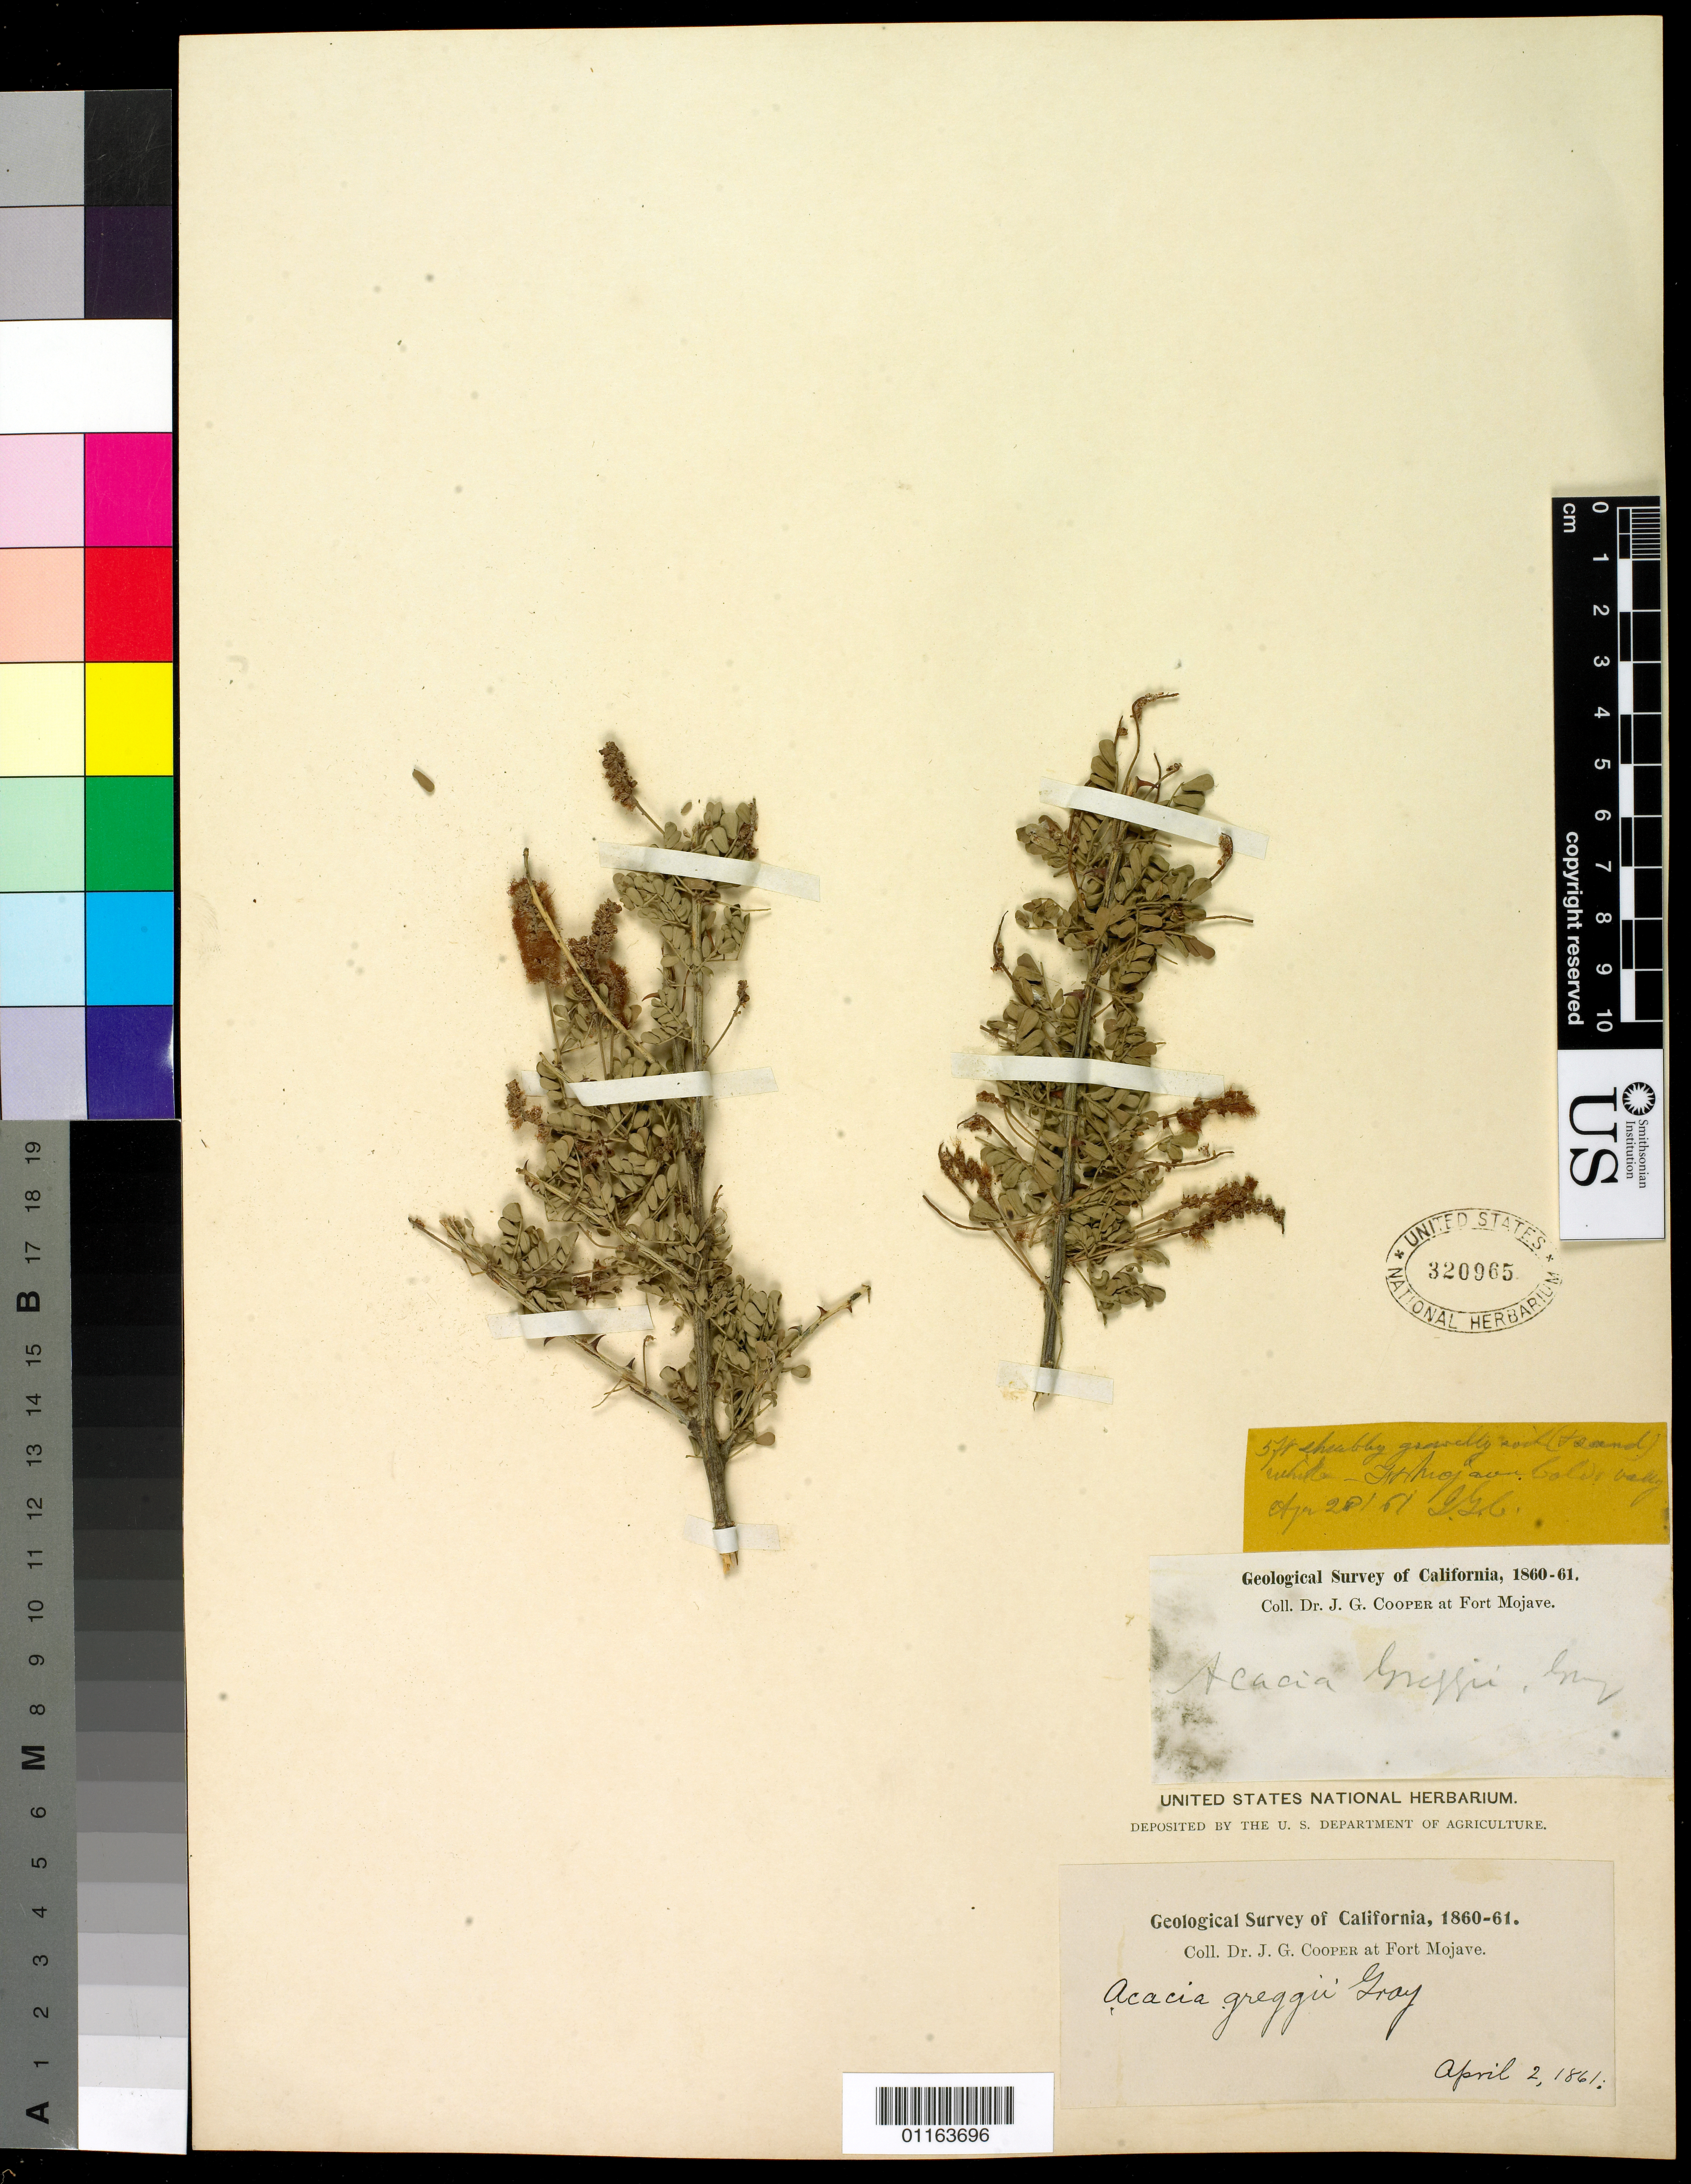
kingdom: Plantae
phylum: Tracheophyta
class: Magnoliopsida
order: Fabales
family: Fabaceae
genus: Senegalia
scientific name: Senegalia greggii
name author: (A. Gray) Britton & Rose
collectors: J. G. Cooper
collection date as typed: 02 Apr 1861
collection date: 1861-04-02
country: United States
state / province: California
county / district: San Bernardino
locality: At Fort Mojave.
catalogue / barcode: US 320965